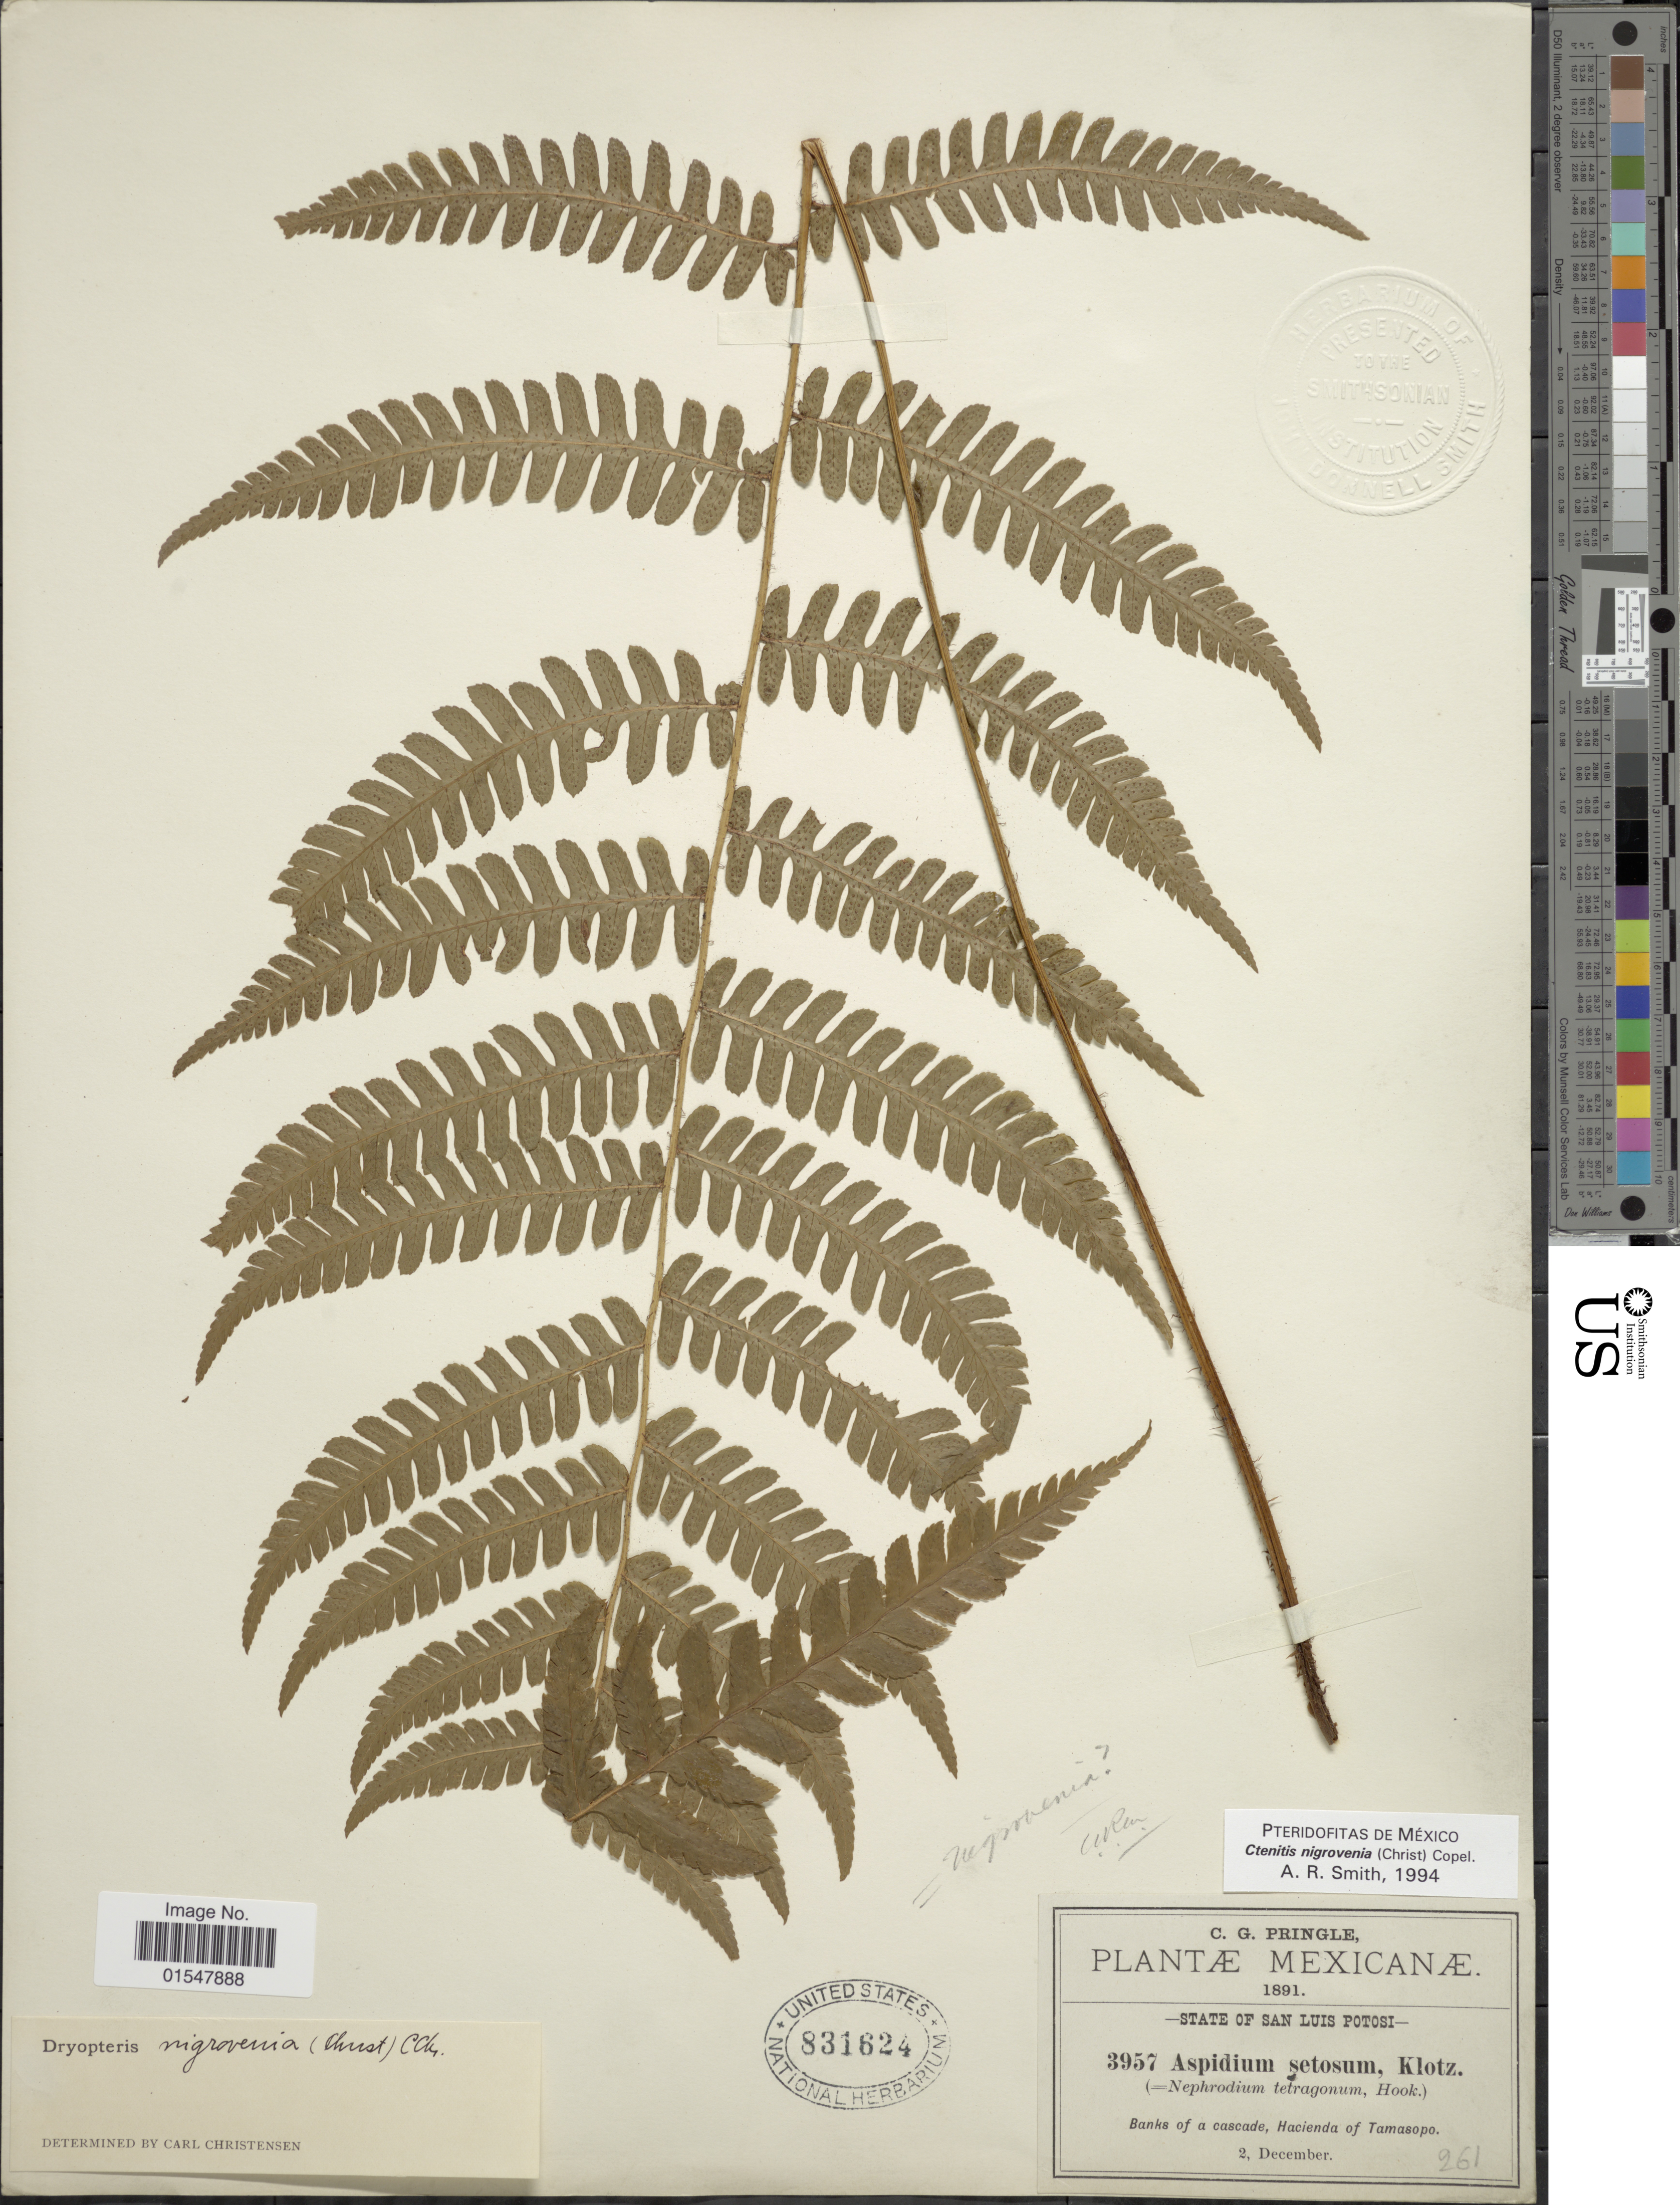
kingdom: Plantae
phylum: Tracheophyta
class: Polypodiopsida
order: Polypodiales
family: Dryopteridaceae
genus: Ctenitis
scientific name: Ctenitis nigrovenia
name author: (Christ) Copel.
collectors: C. G. Pringle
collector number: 3957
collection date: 1891-12-02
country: Mexico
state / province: San Luis Potosí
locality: Mexicanae, State of San Luis Potosi, Banks of a cascade, Hacienda of Tamasopo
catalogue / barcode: US 831624